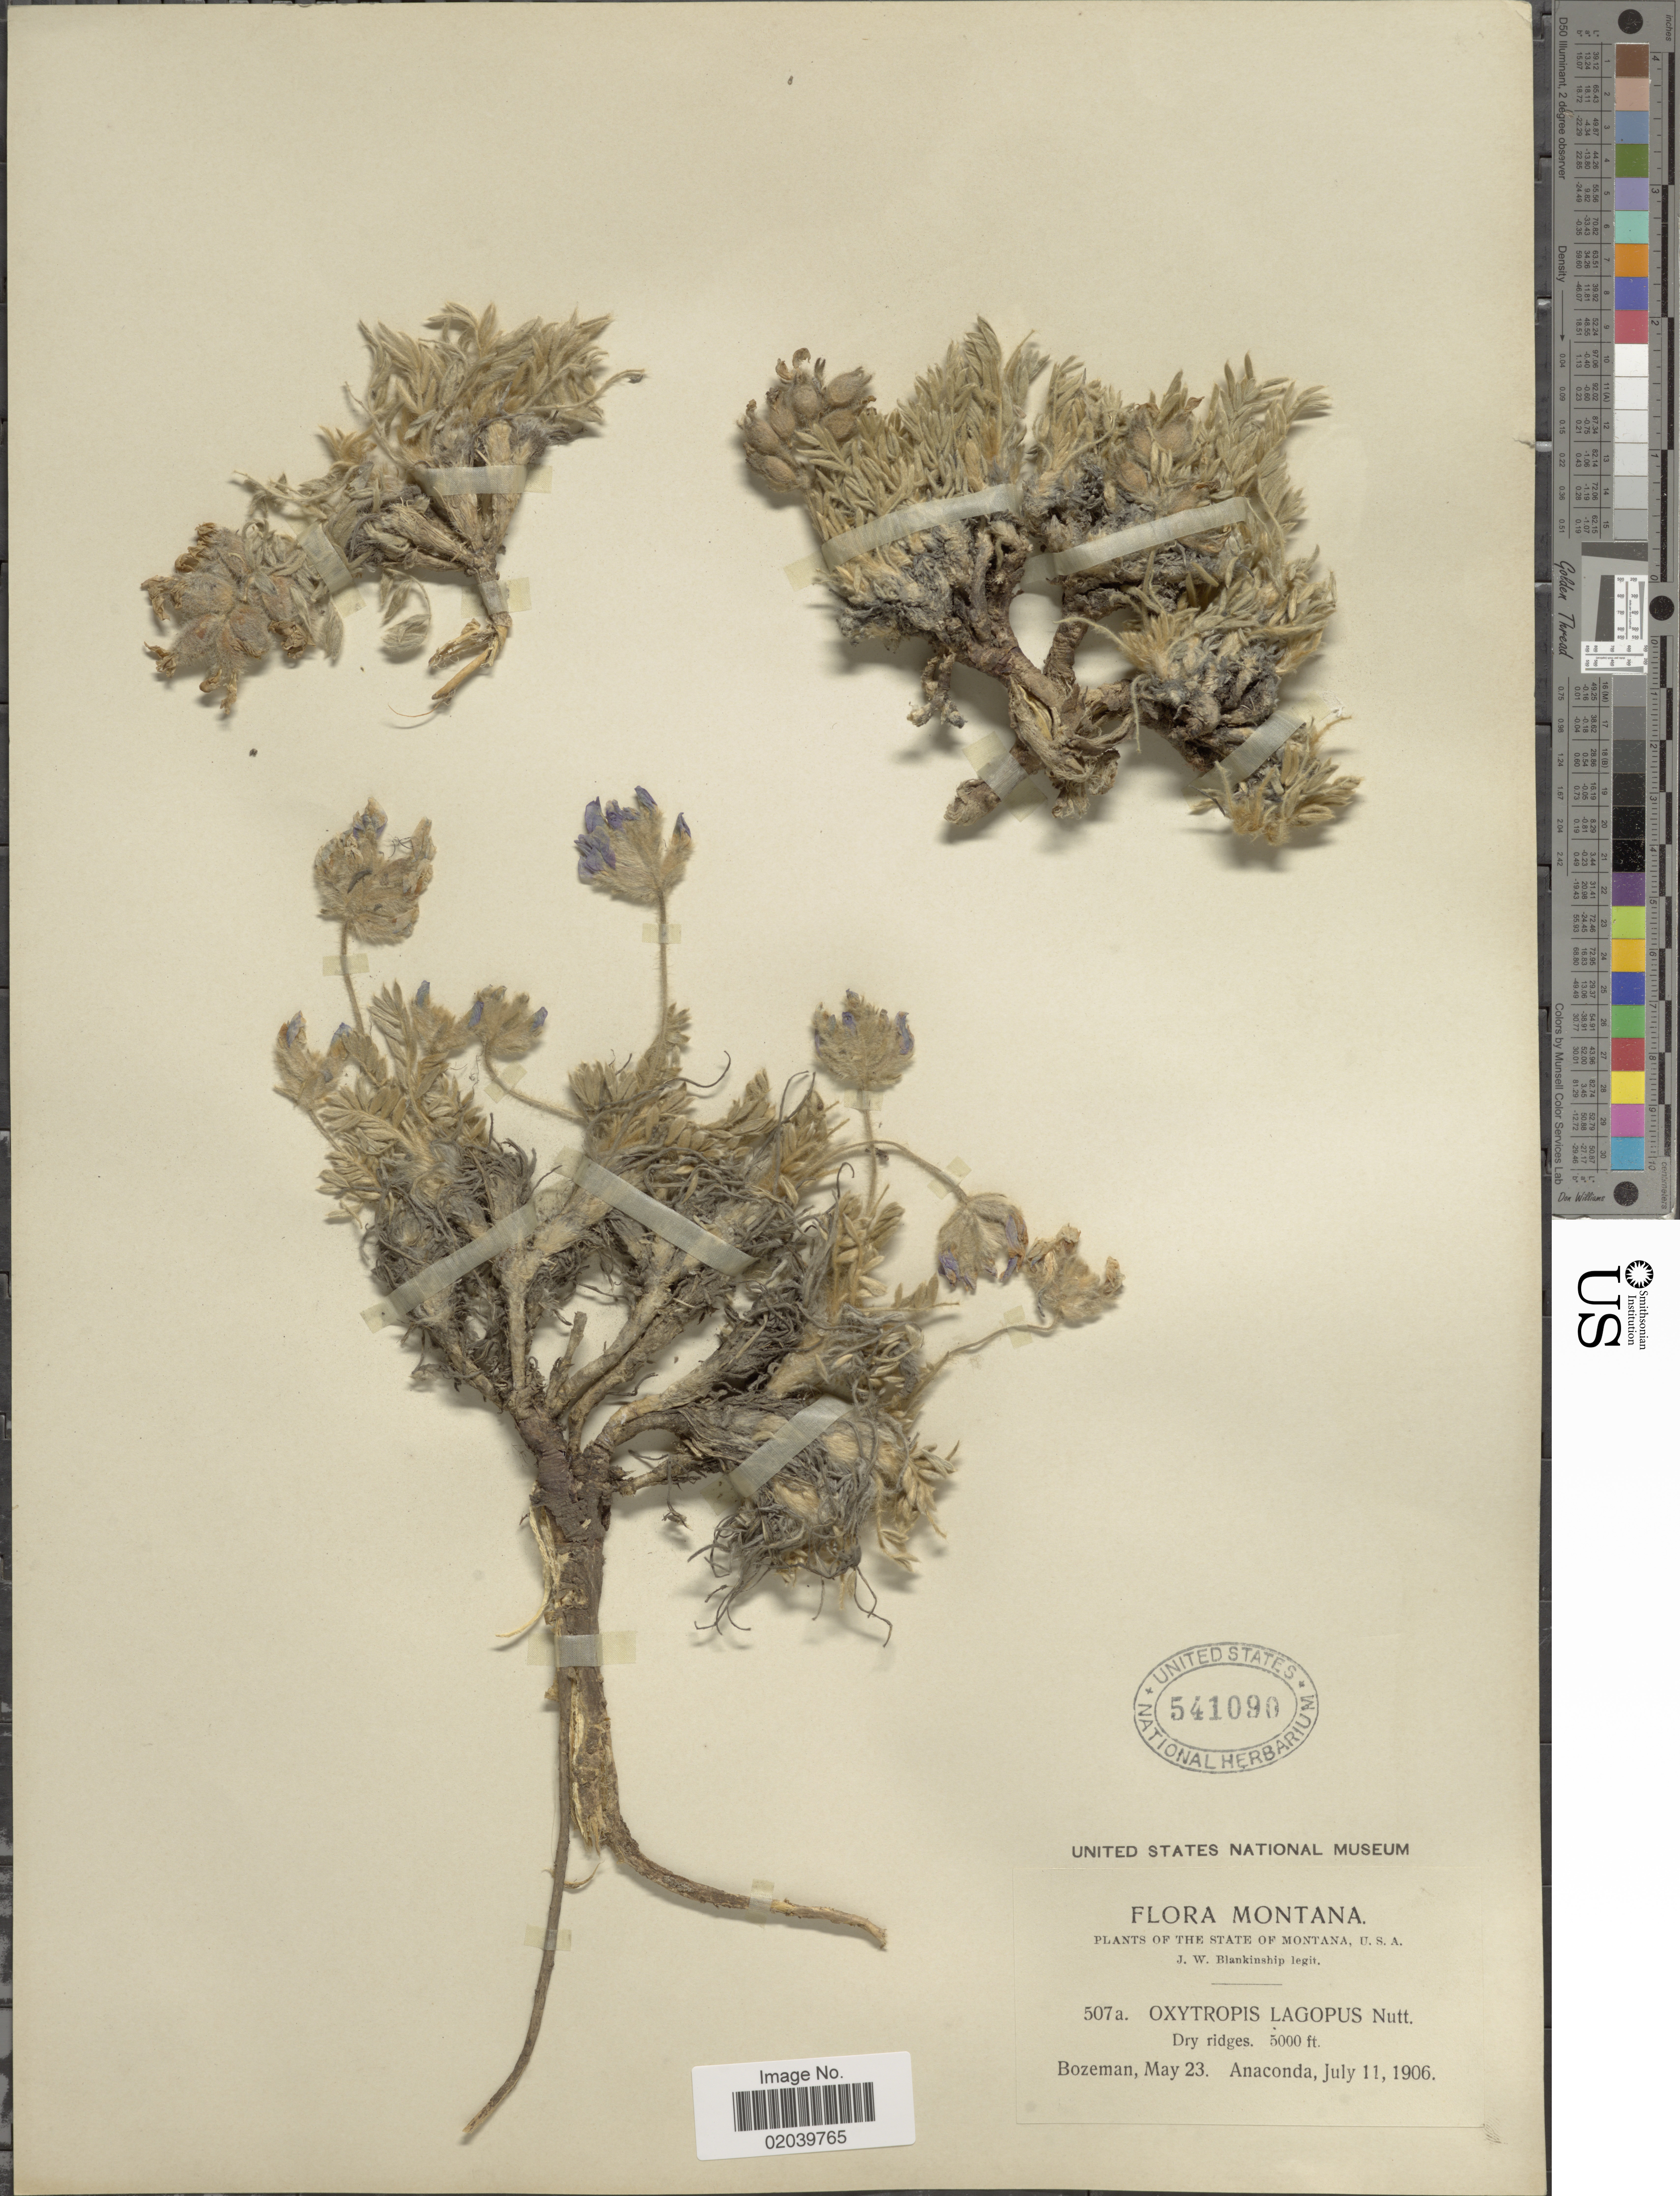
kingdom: Plantae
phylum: Tracheophyta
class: Magnoliopsida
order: Fabales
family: Fabaceae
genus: Oxytropis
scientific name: Oxytropis lagopus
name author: Nutt.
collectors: J. W. Blankinship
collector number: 507a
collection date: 1906-05-23/1906-07-11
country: United States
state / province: Montana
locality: State of Montana, U.S.A. Bozeman, Anaconda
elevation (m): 1524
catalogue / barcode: US 541090